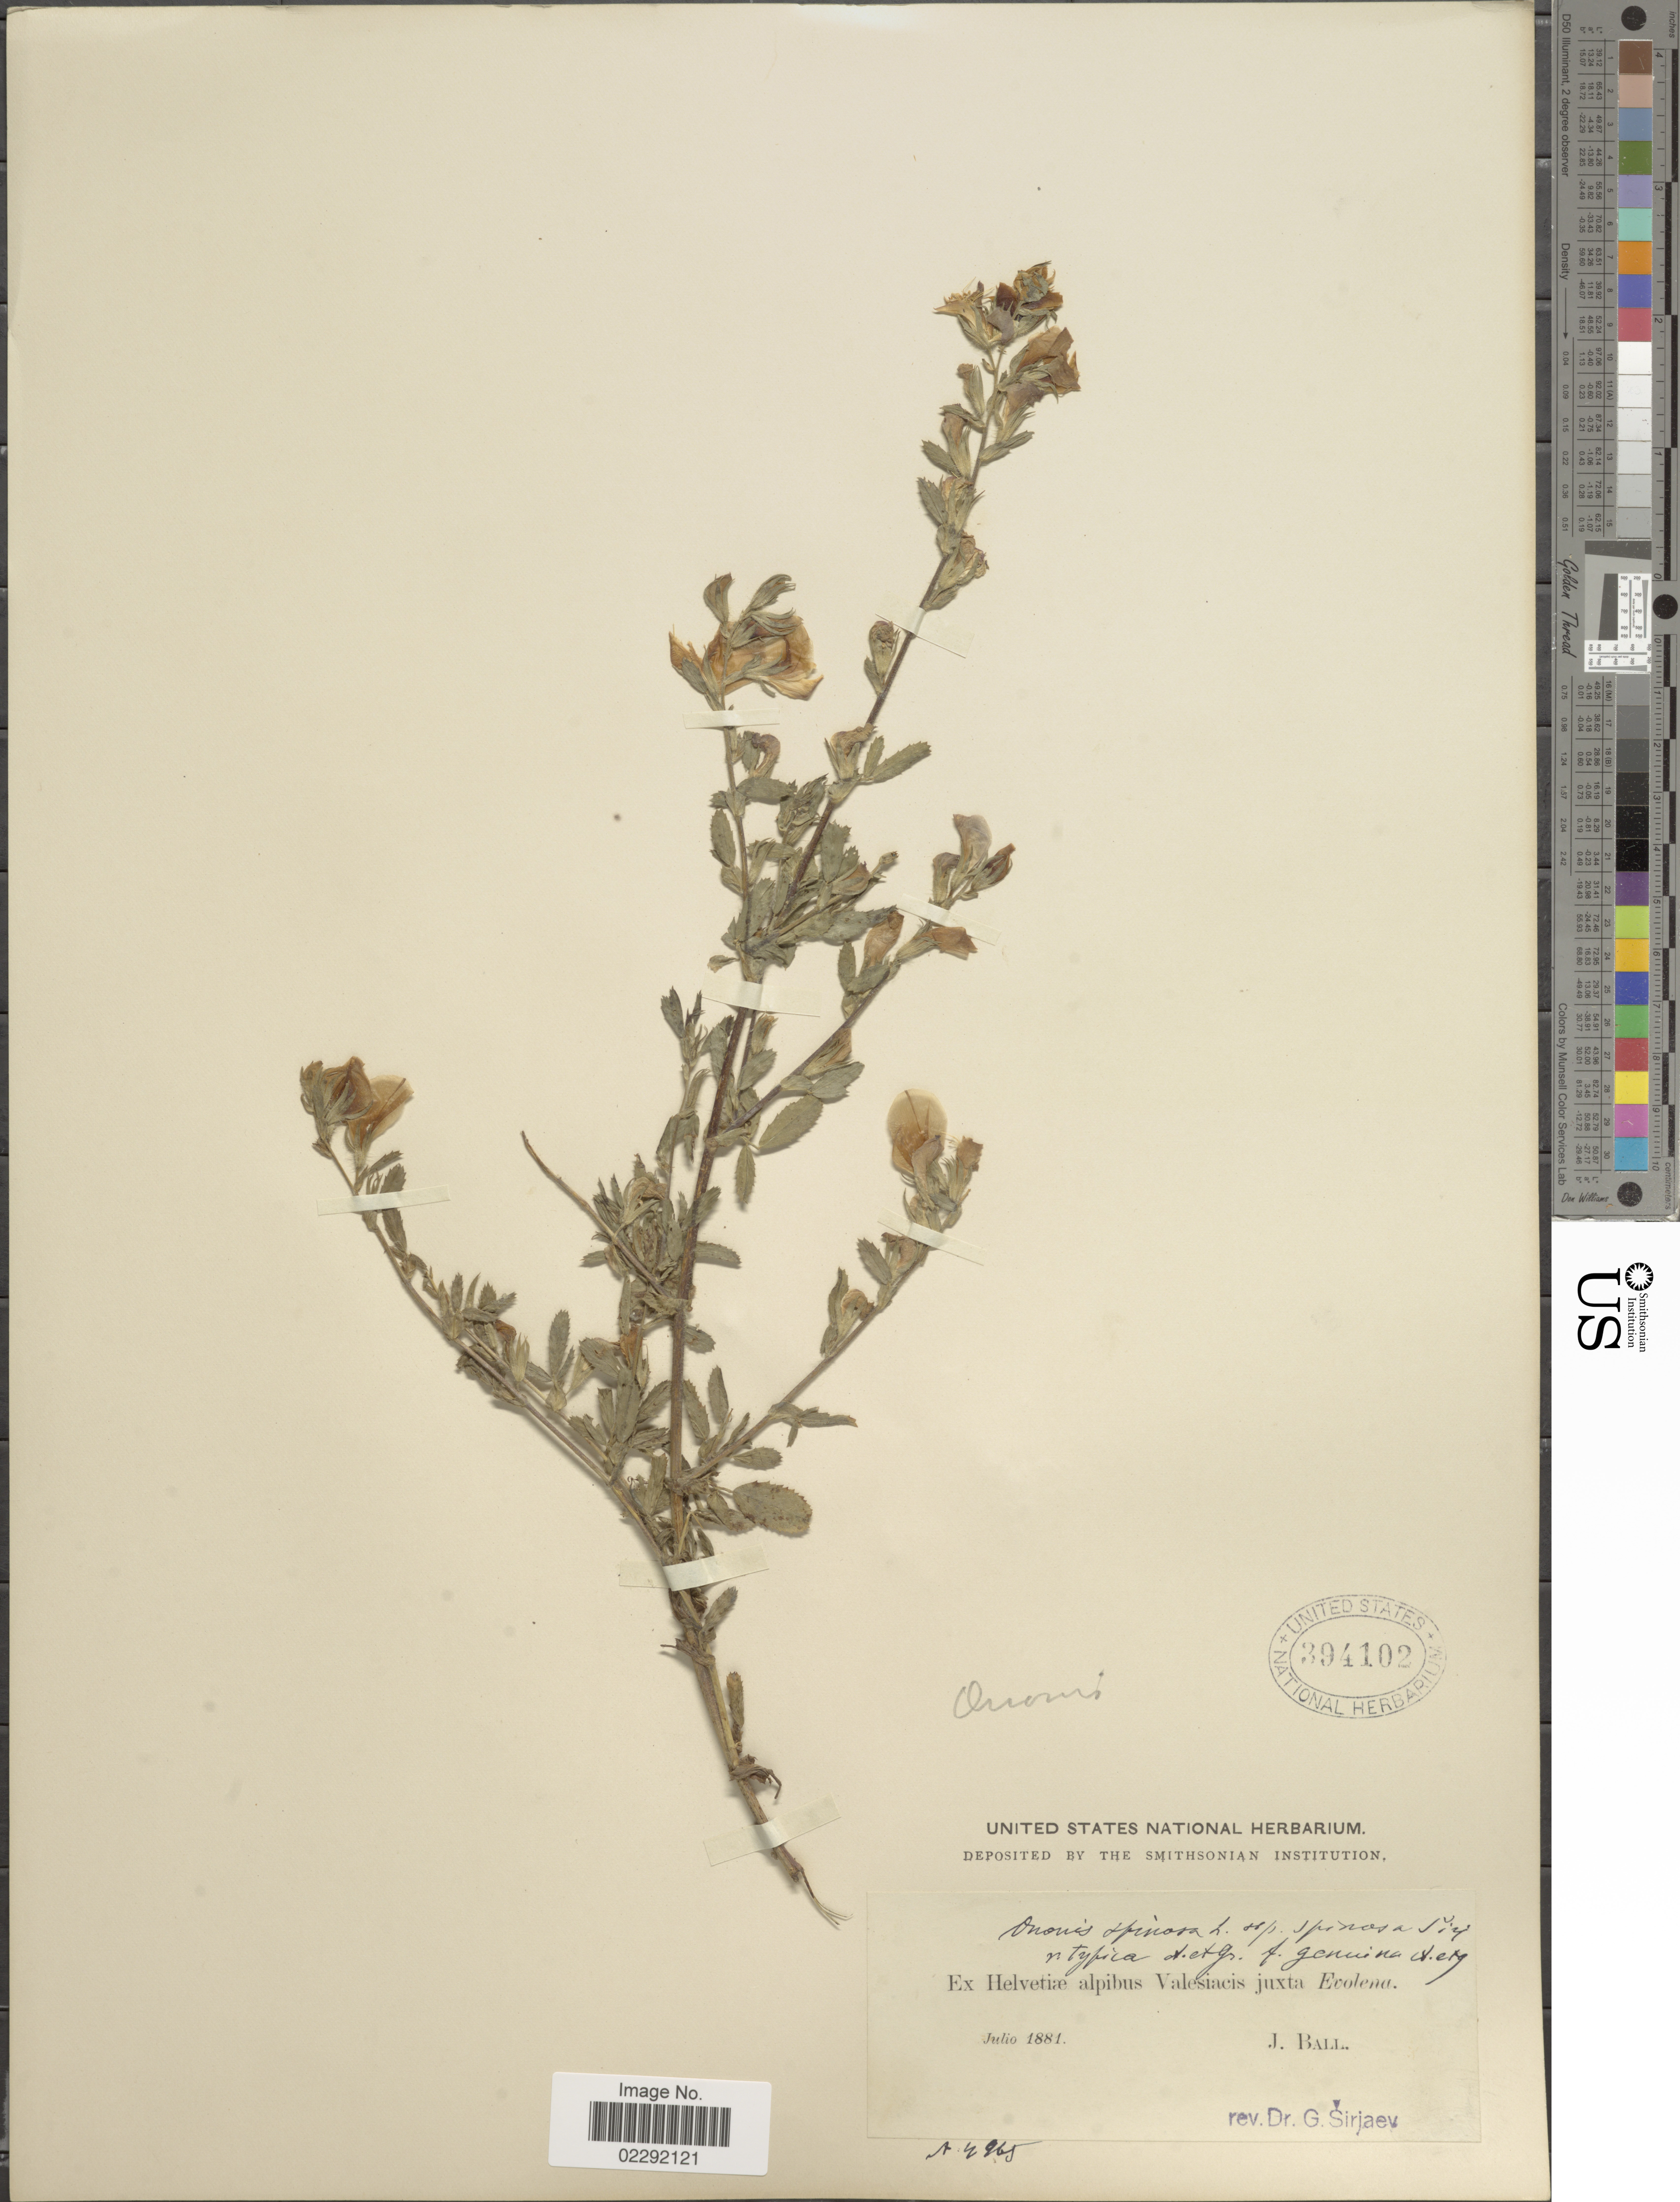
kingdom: Plantae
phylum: Tracheophyta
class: Magnoliopsida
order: Fabales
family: Fabaceae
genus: Ononis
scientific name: Ononis spinosa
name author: L.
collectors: J. Ball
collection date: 1881-07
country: Switzerland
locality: Helvetiae alpibus Valesiacis juxta Ecolena.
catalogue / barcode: US 394102